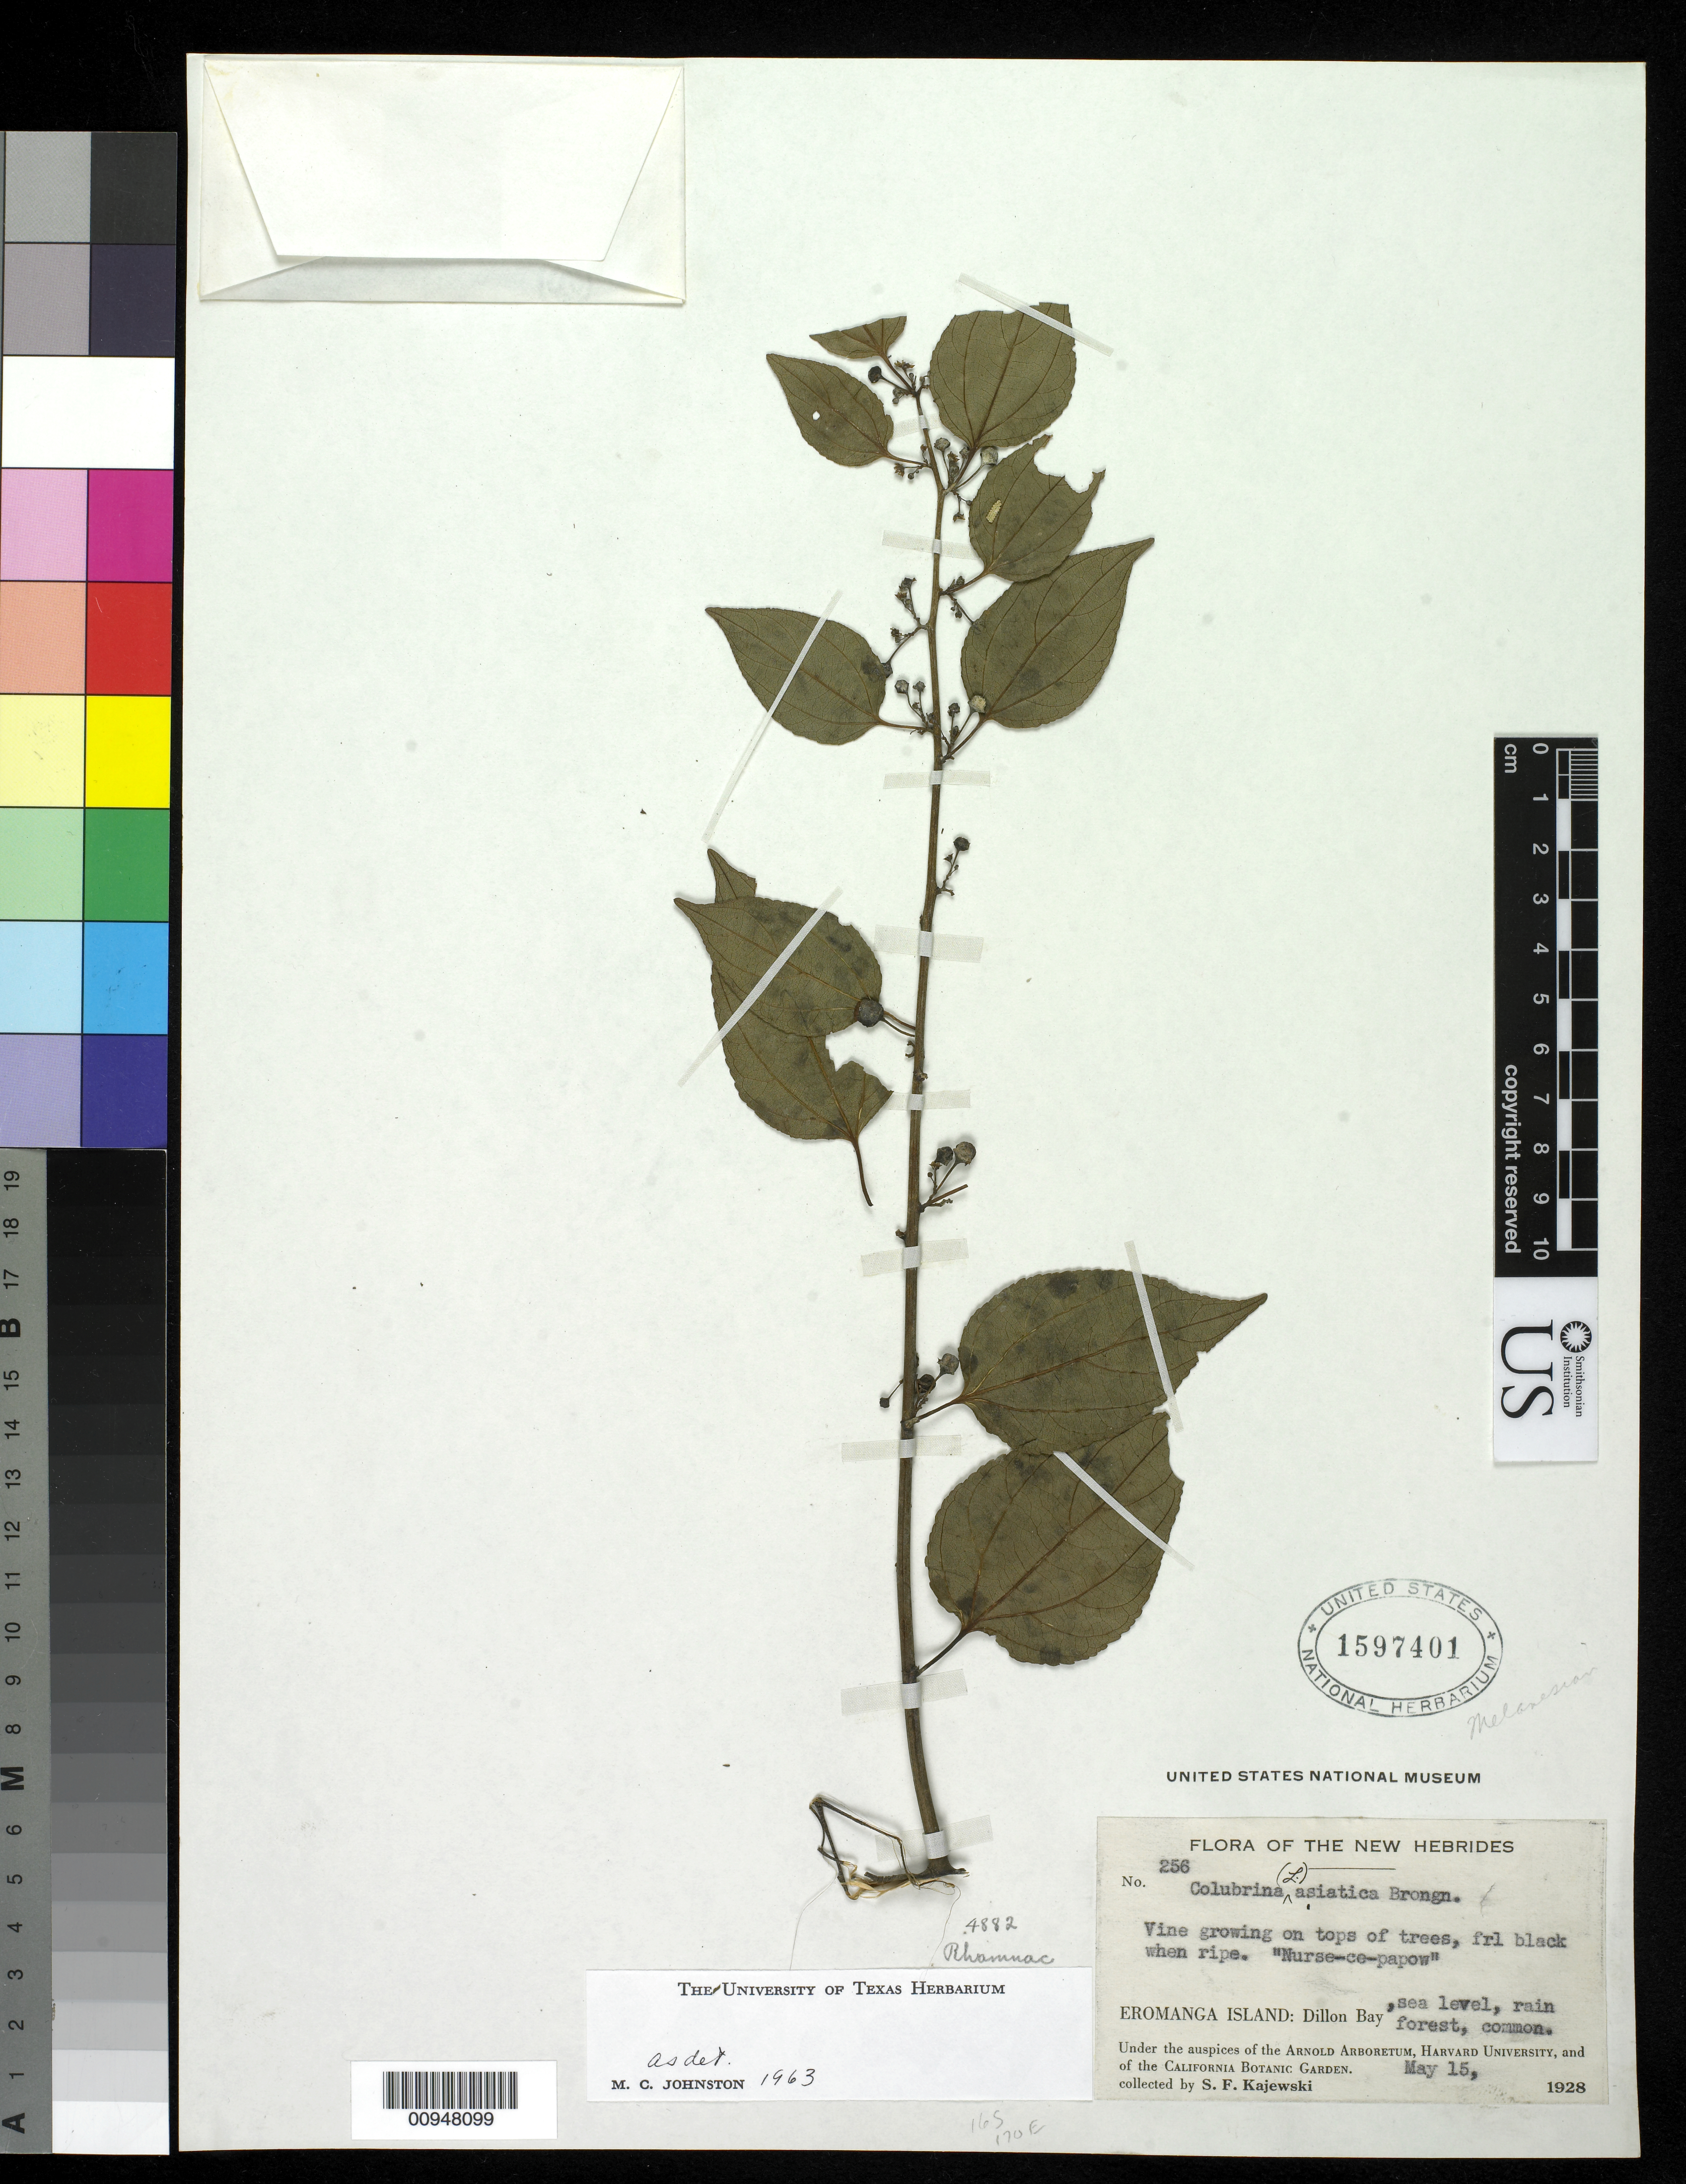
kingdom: Plantae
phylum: Tracheophyta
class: Magnoliopsida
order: Rosales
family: Rhamnaceae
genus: Colubrina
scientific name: Colubrina asiatica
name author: (L.) Brongn.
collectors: S. Kajewski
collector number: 256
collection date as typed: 15 May 1927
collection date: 1927-05-15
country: Vanuatu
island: Erromango [Eromanga]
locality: Dillon Bay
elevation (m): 0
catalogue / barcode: US 1597401